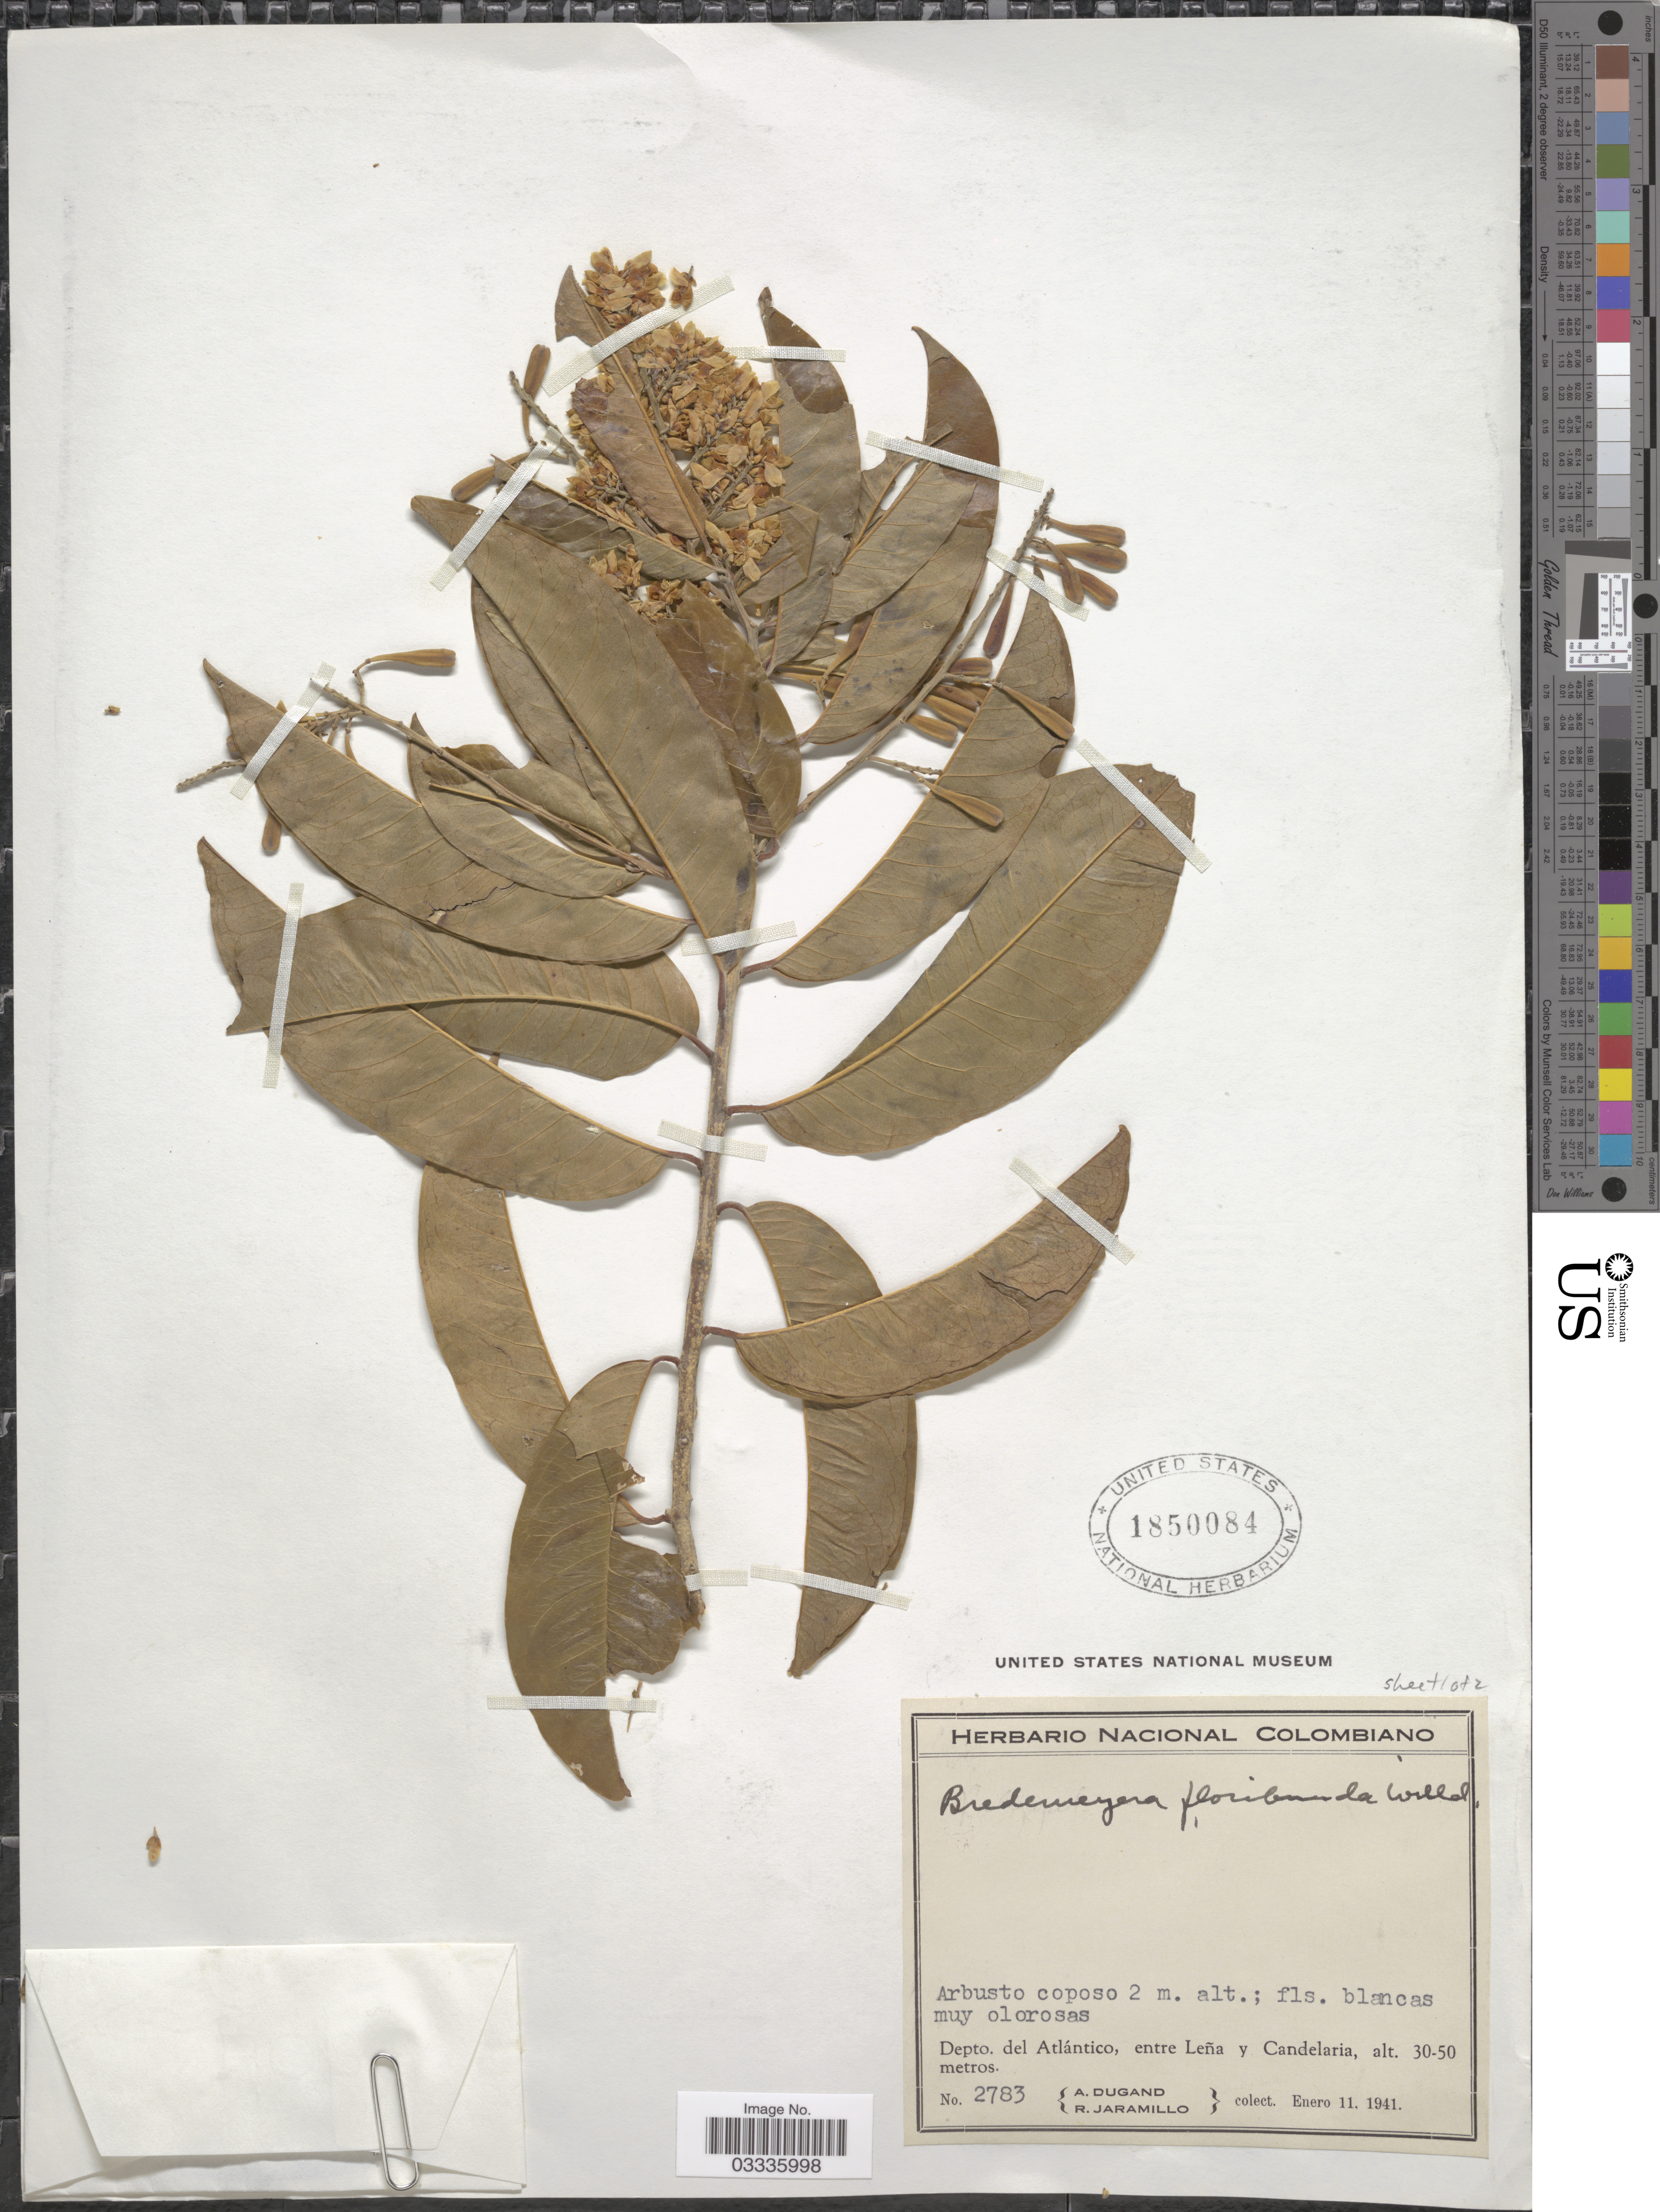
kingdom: Plantae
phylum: Tracheophyta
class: Magnoliopsida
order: Fabales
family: Polygalaceae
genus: Bredemeyera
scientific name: Bredemeyera floribunda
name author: Willd.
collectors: A. Dugand & R. Jaramillo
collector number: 2783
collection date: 1941-01-11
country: Colombia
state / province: Atlántico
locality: Depto. del Atlántico, entre Leña y Candelaria.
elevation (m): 30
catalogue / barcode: US 1850084